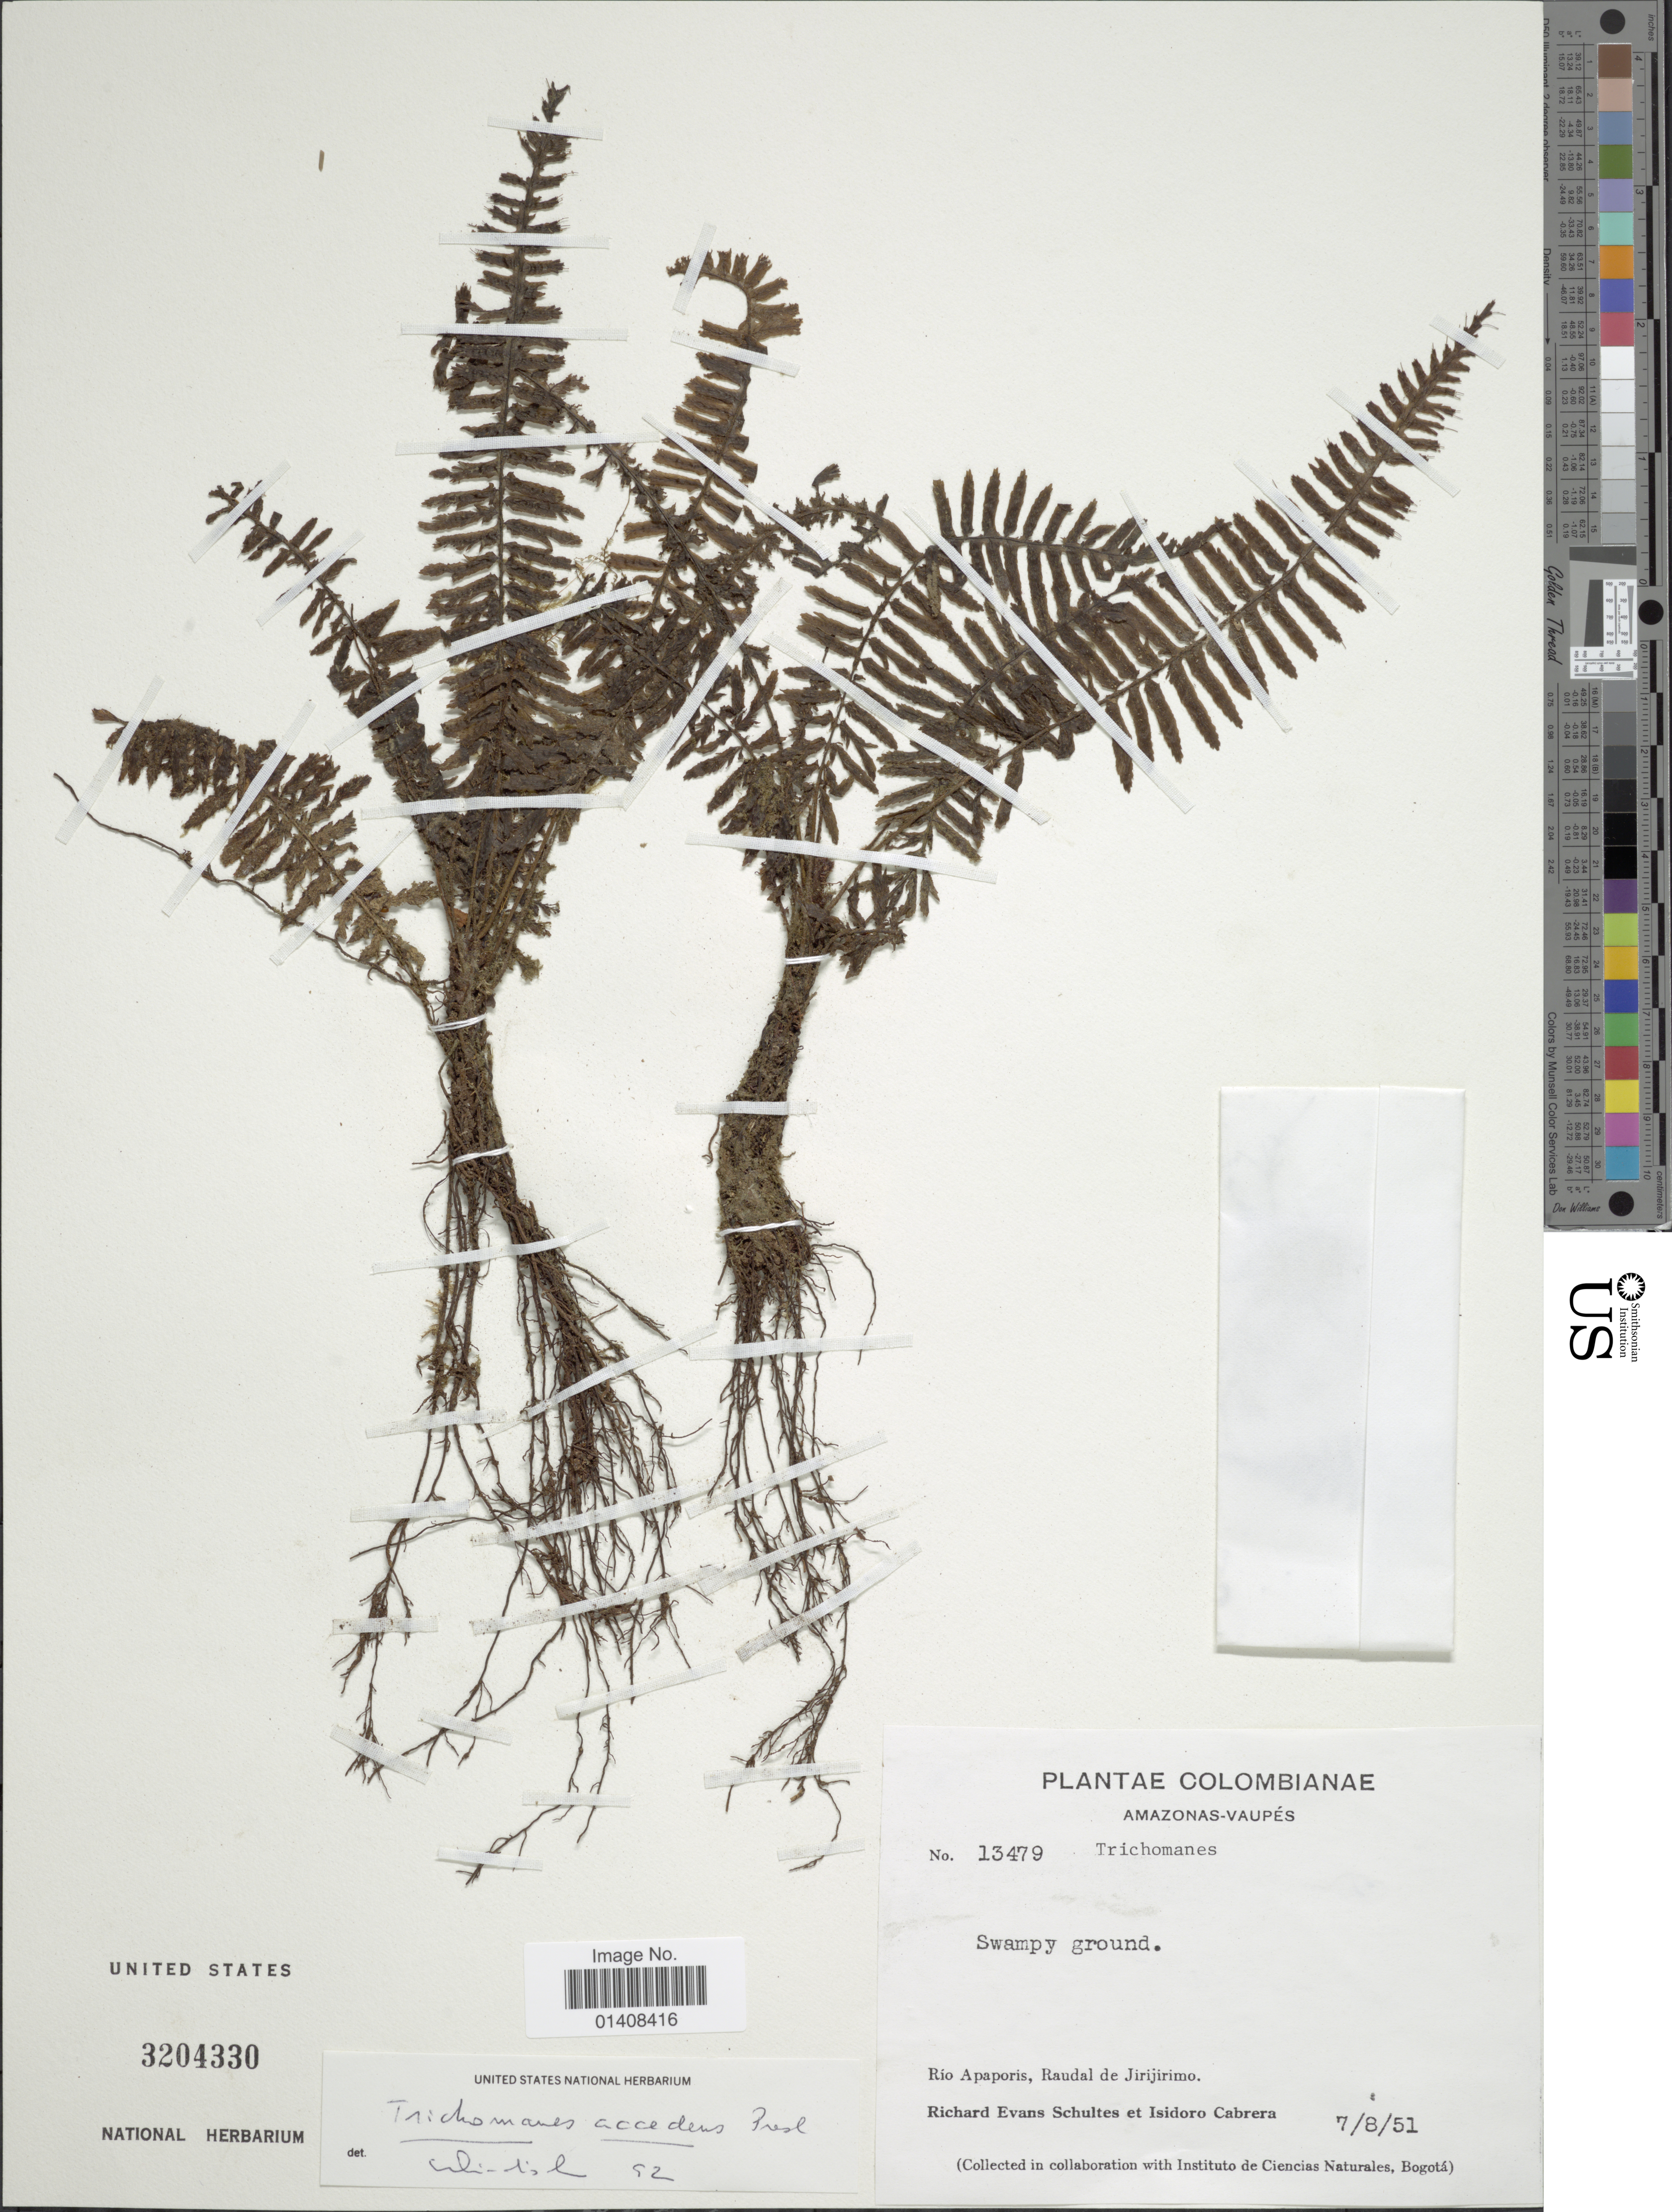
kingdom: Plantae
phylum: Tracheophyta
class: Polypodiopsida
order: Hymenophyllales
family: Hymenophyllaceae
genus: Trichomanes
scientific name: Trichomanes accedens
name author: C. Presl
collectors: R. E. Schultes & I. Cabrera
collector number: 13479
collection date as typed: Transcribed d/m/y: 7/8/51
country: Colombia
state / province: Vaupés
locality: Amazonas-Vaupés, Rio Apaporis, Raudal de Jirjirimo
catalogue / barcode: US 3204330